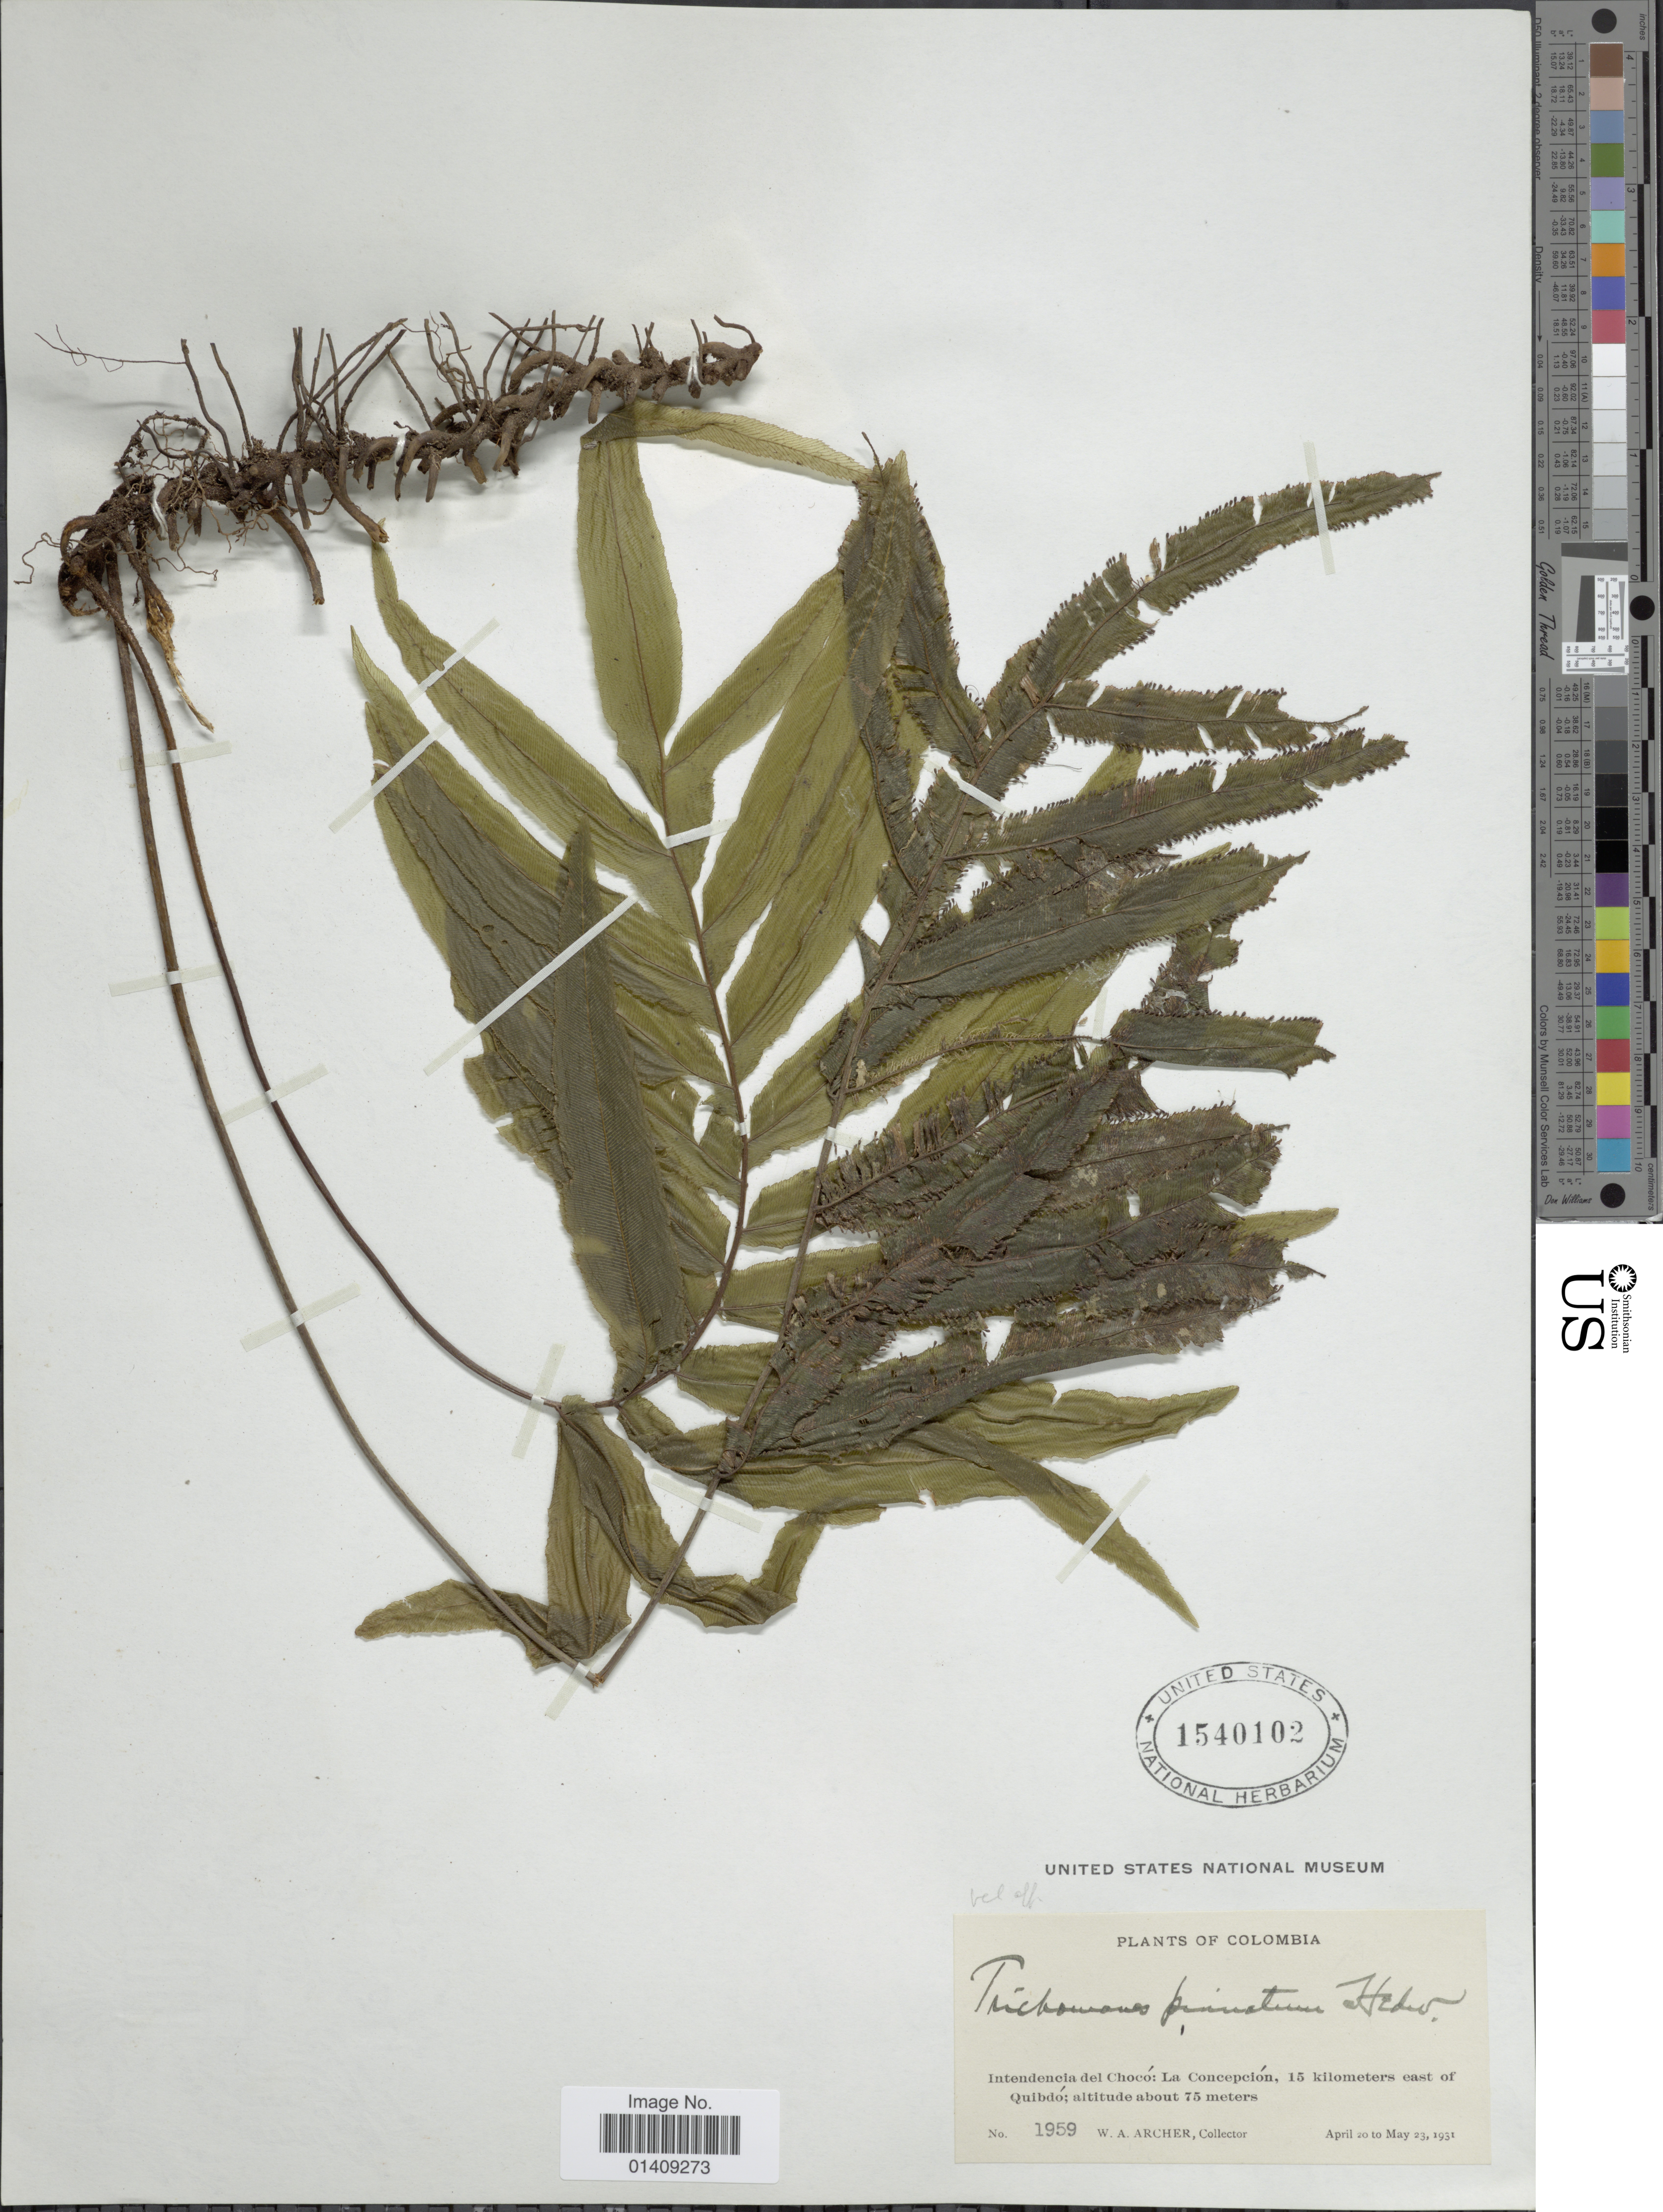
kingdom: Plantae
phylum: Tracheophyta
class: Polypodiopsida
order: Hymenophyllales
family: Hymenophyllaceae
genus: Trichomanes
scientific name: Trichomanes pinnatum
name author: Hedw.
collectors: W. A. Archer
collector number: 1959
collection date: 1931-04-20/1931-05-23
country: Colombia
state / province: Chocó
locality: Intendencia del Choco: La Concepcion 15 kilometers east of Quibdo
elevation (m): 75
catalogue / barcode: US 1540102